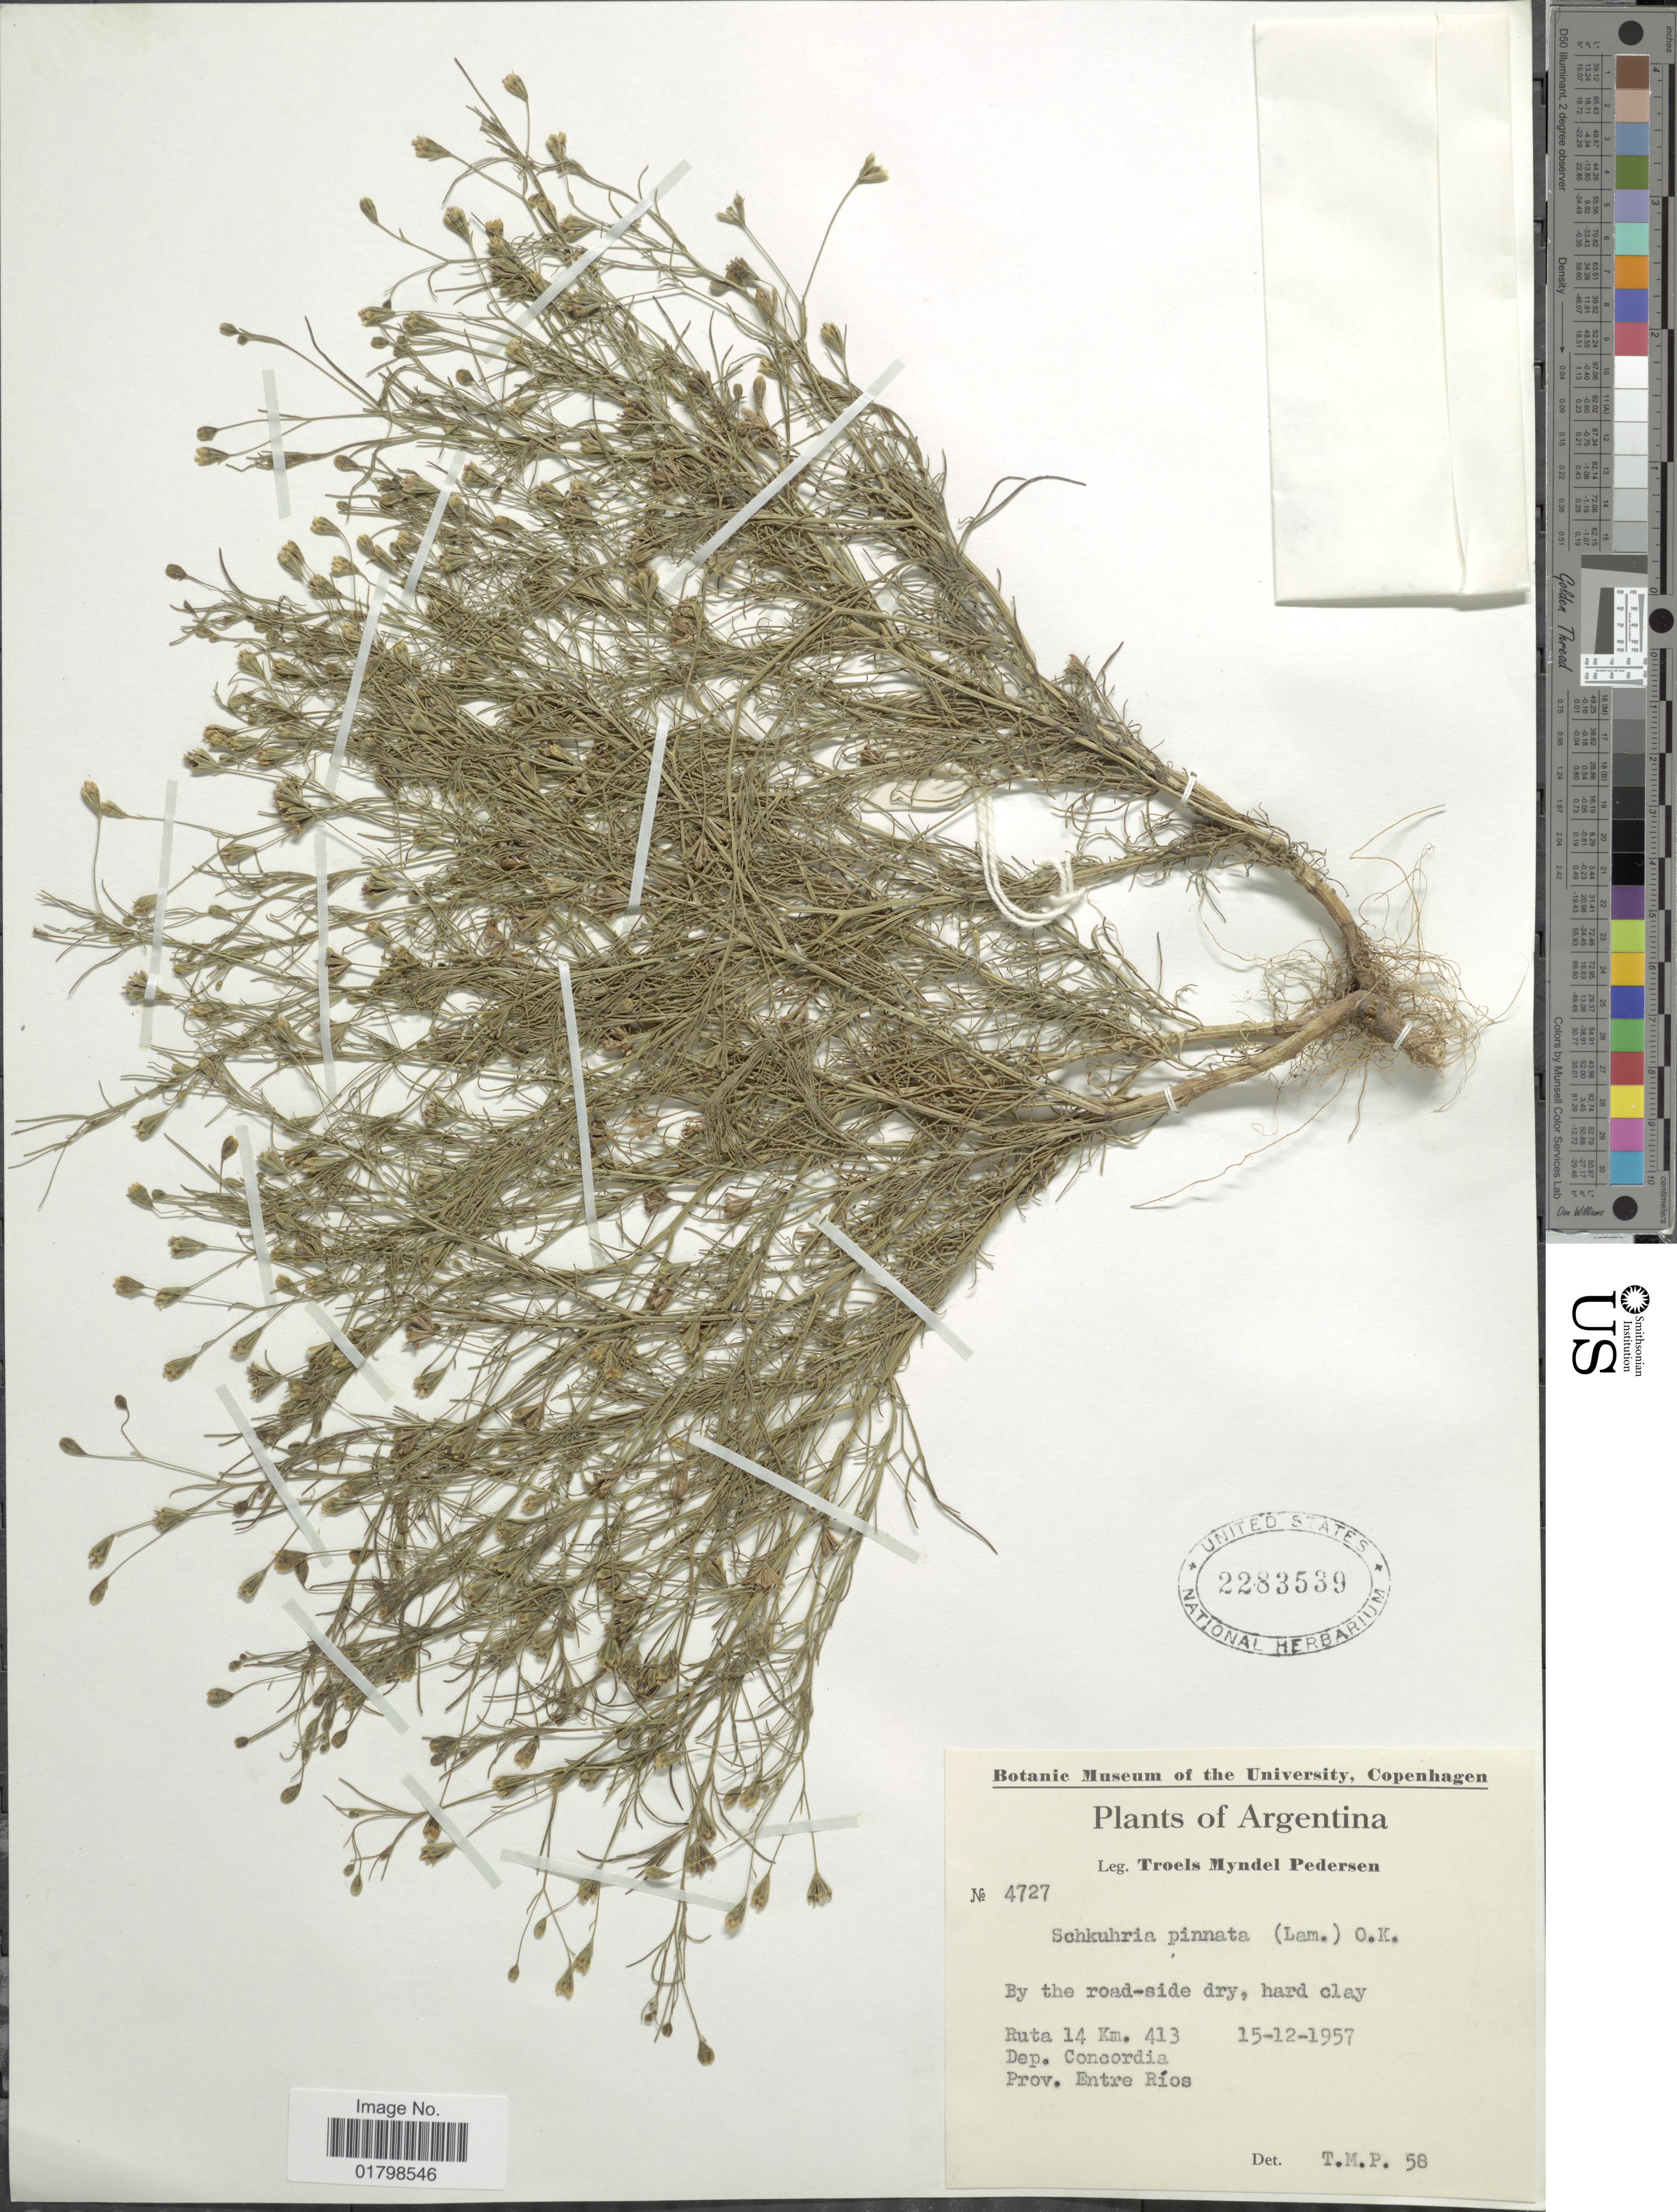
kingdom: Plantae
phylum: Tracheophyta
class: Magnoliopsida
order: Asterales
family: Asteraceae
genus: Schkuhria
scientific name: Schkuhria pinnata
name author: (Lam.) Kuntze ex Thell.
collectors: T. Pederson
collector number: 4727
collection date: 1957-12-15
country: Argentina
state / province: Entre Rios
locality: Ruta 14 km. 413, Dep. Concordia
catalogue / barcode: US 2283539